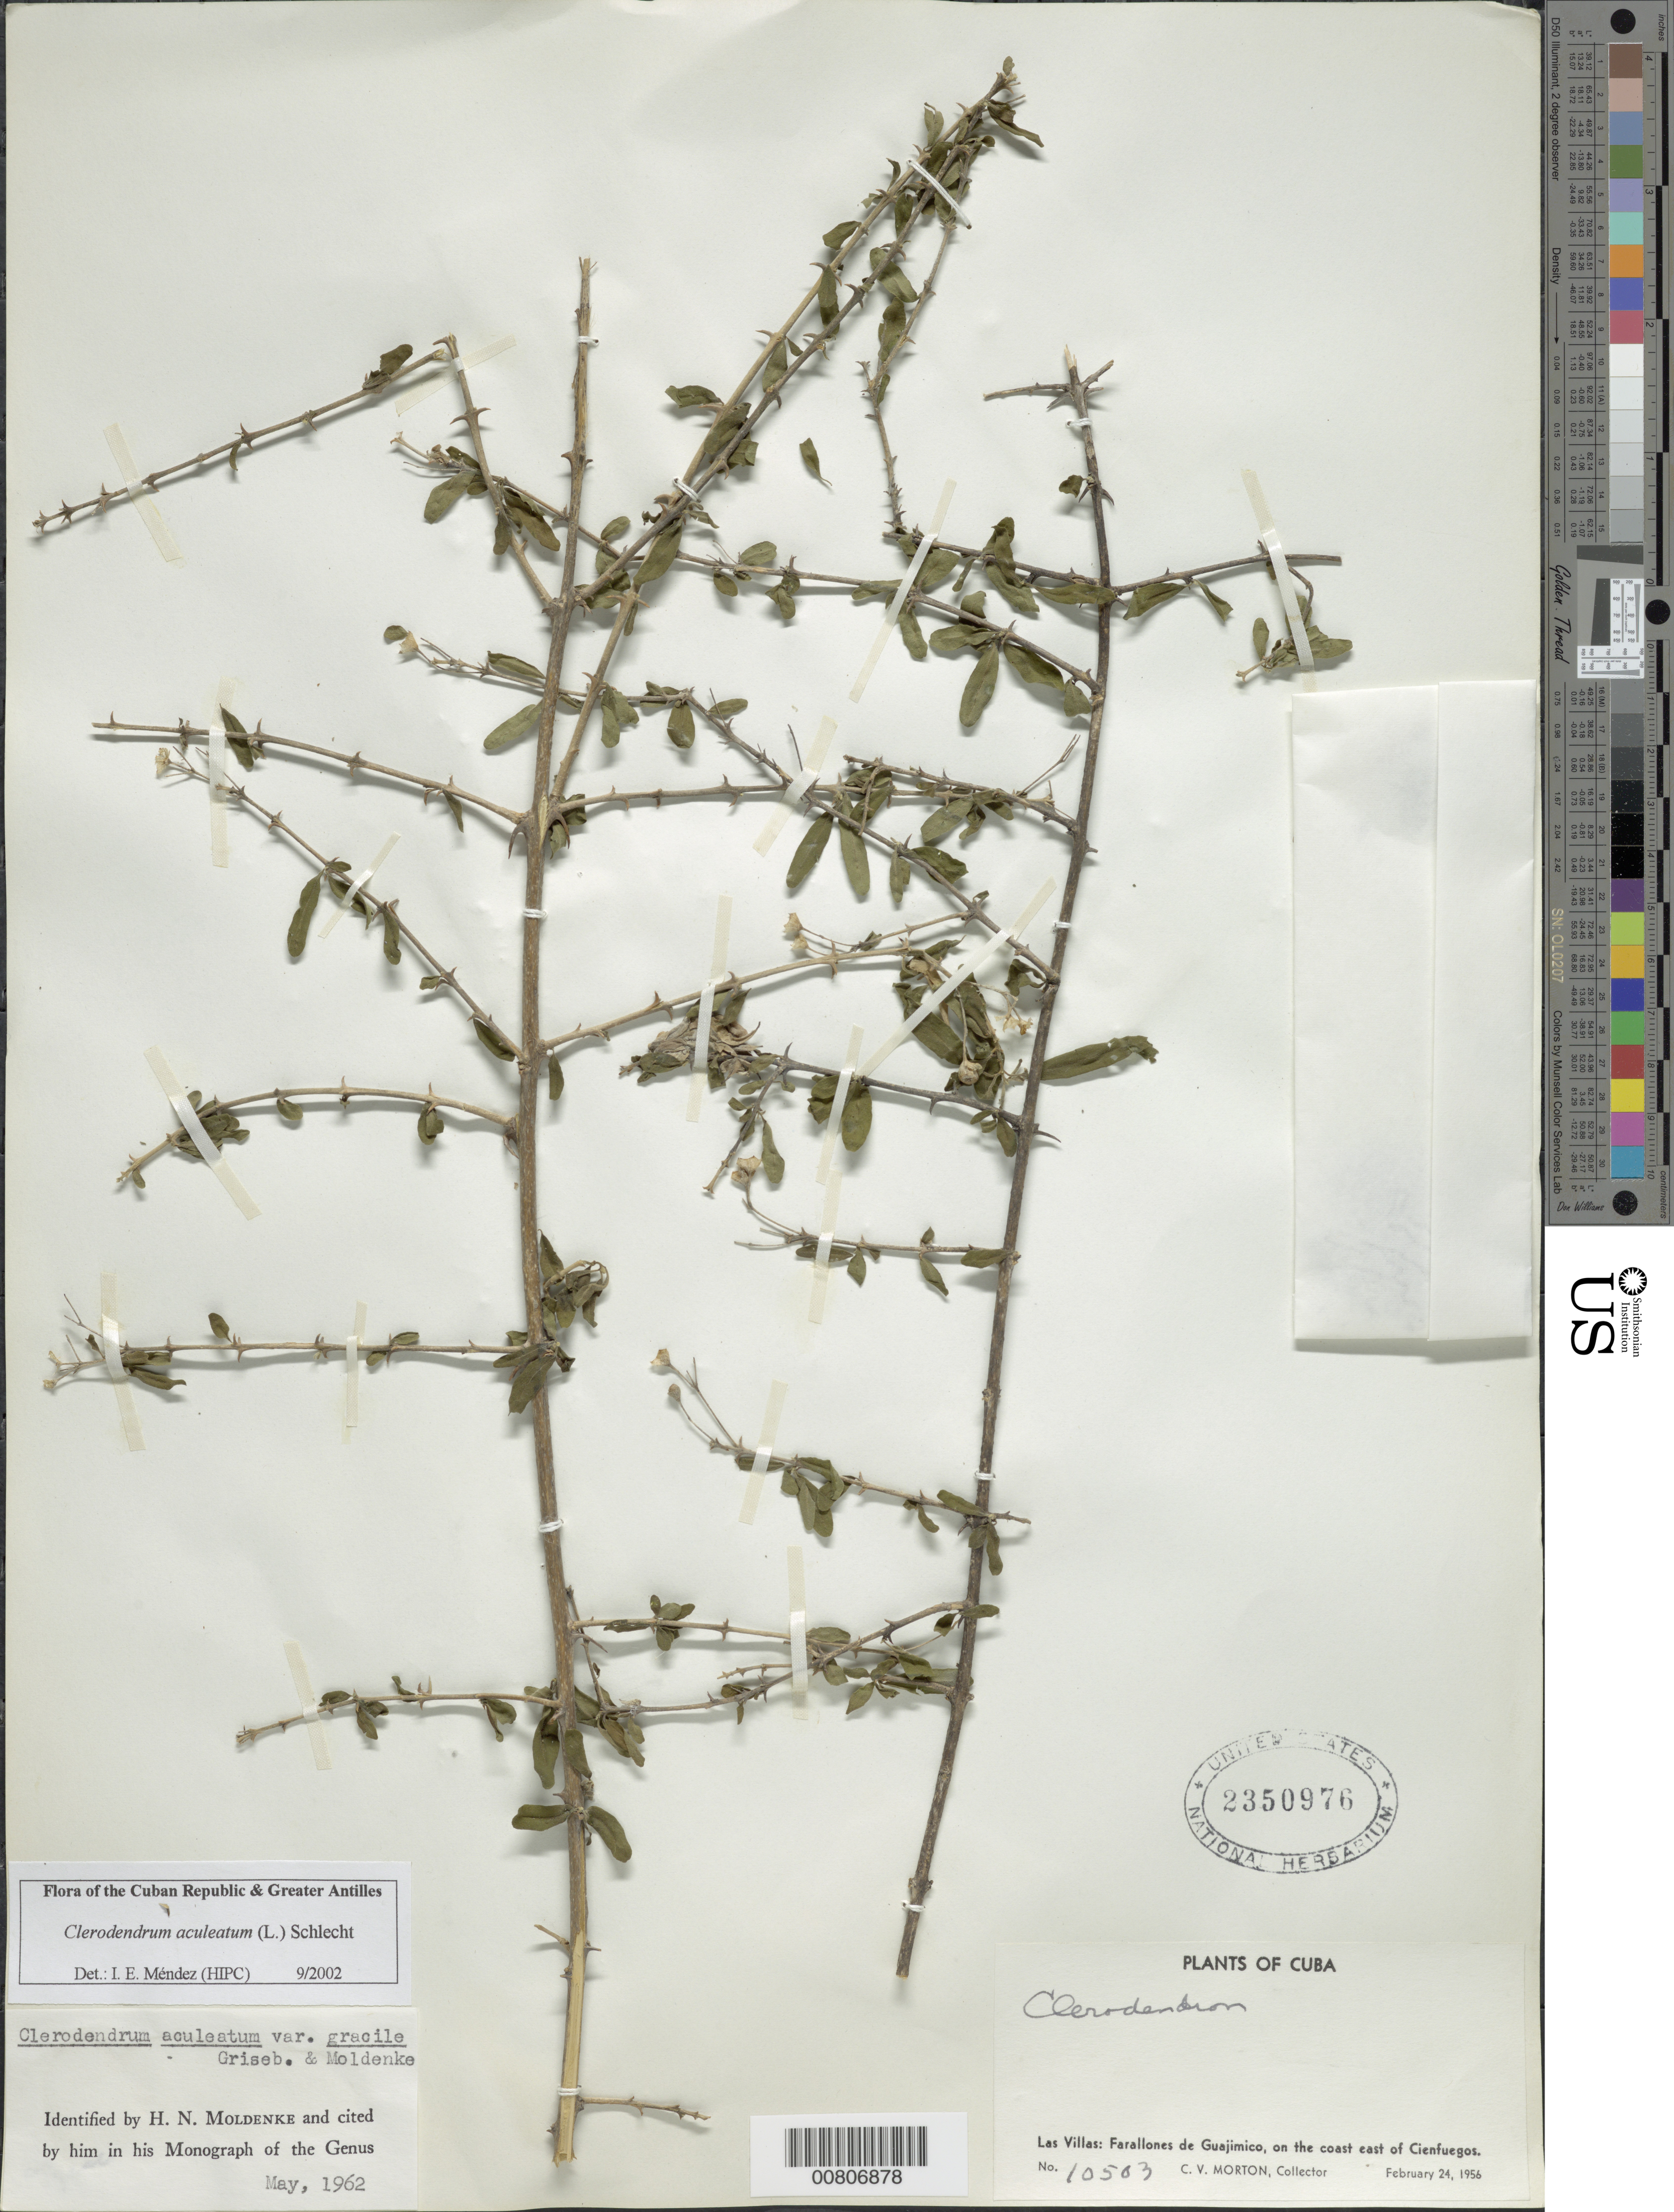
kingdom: Plantae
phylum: Tracheophyta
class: Magnoliopsida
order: Lamiales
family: Lamiaceae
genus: Clerodendrum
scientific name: Clerodendrum aculeatum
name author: (L.) Schltdl.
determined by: Méndez, Isidro E., (HIPC)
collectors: C. V. Morton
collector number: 10503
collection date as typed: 24 Feb 1956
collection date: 1956-02-24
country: Cuba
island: Cuba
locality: Las Villas, Farallones de Guajimico, coast E of Cienfuegos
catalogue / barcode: US 2350976